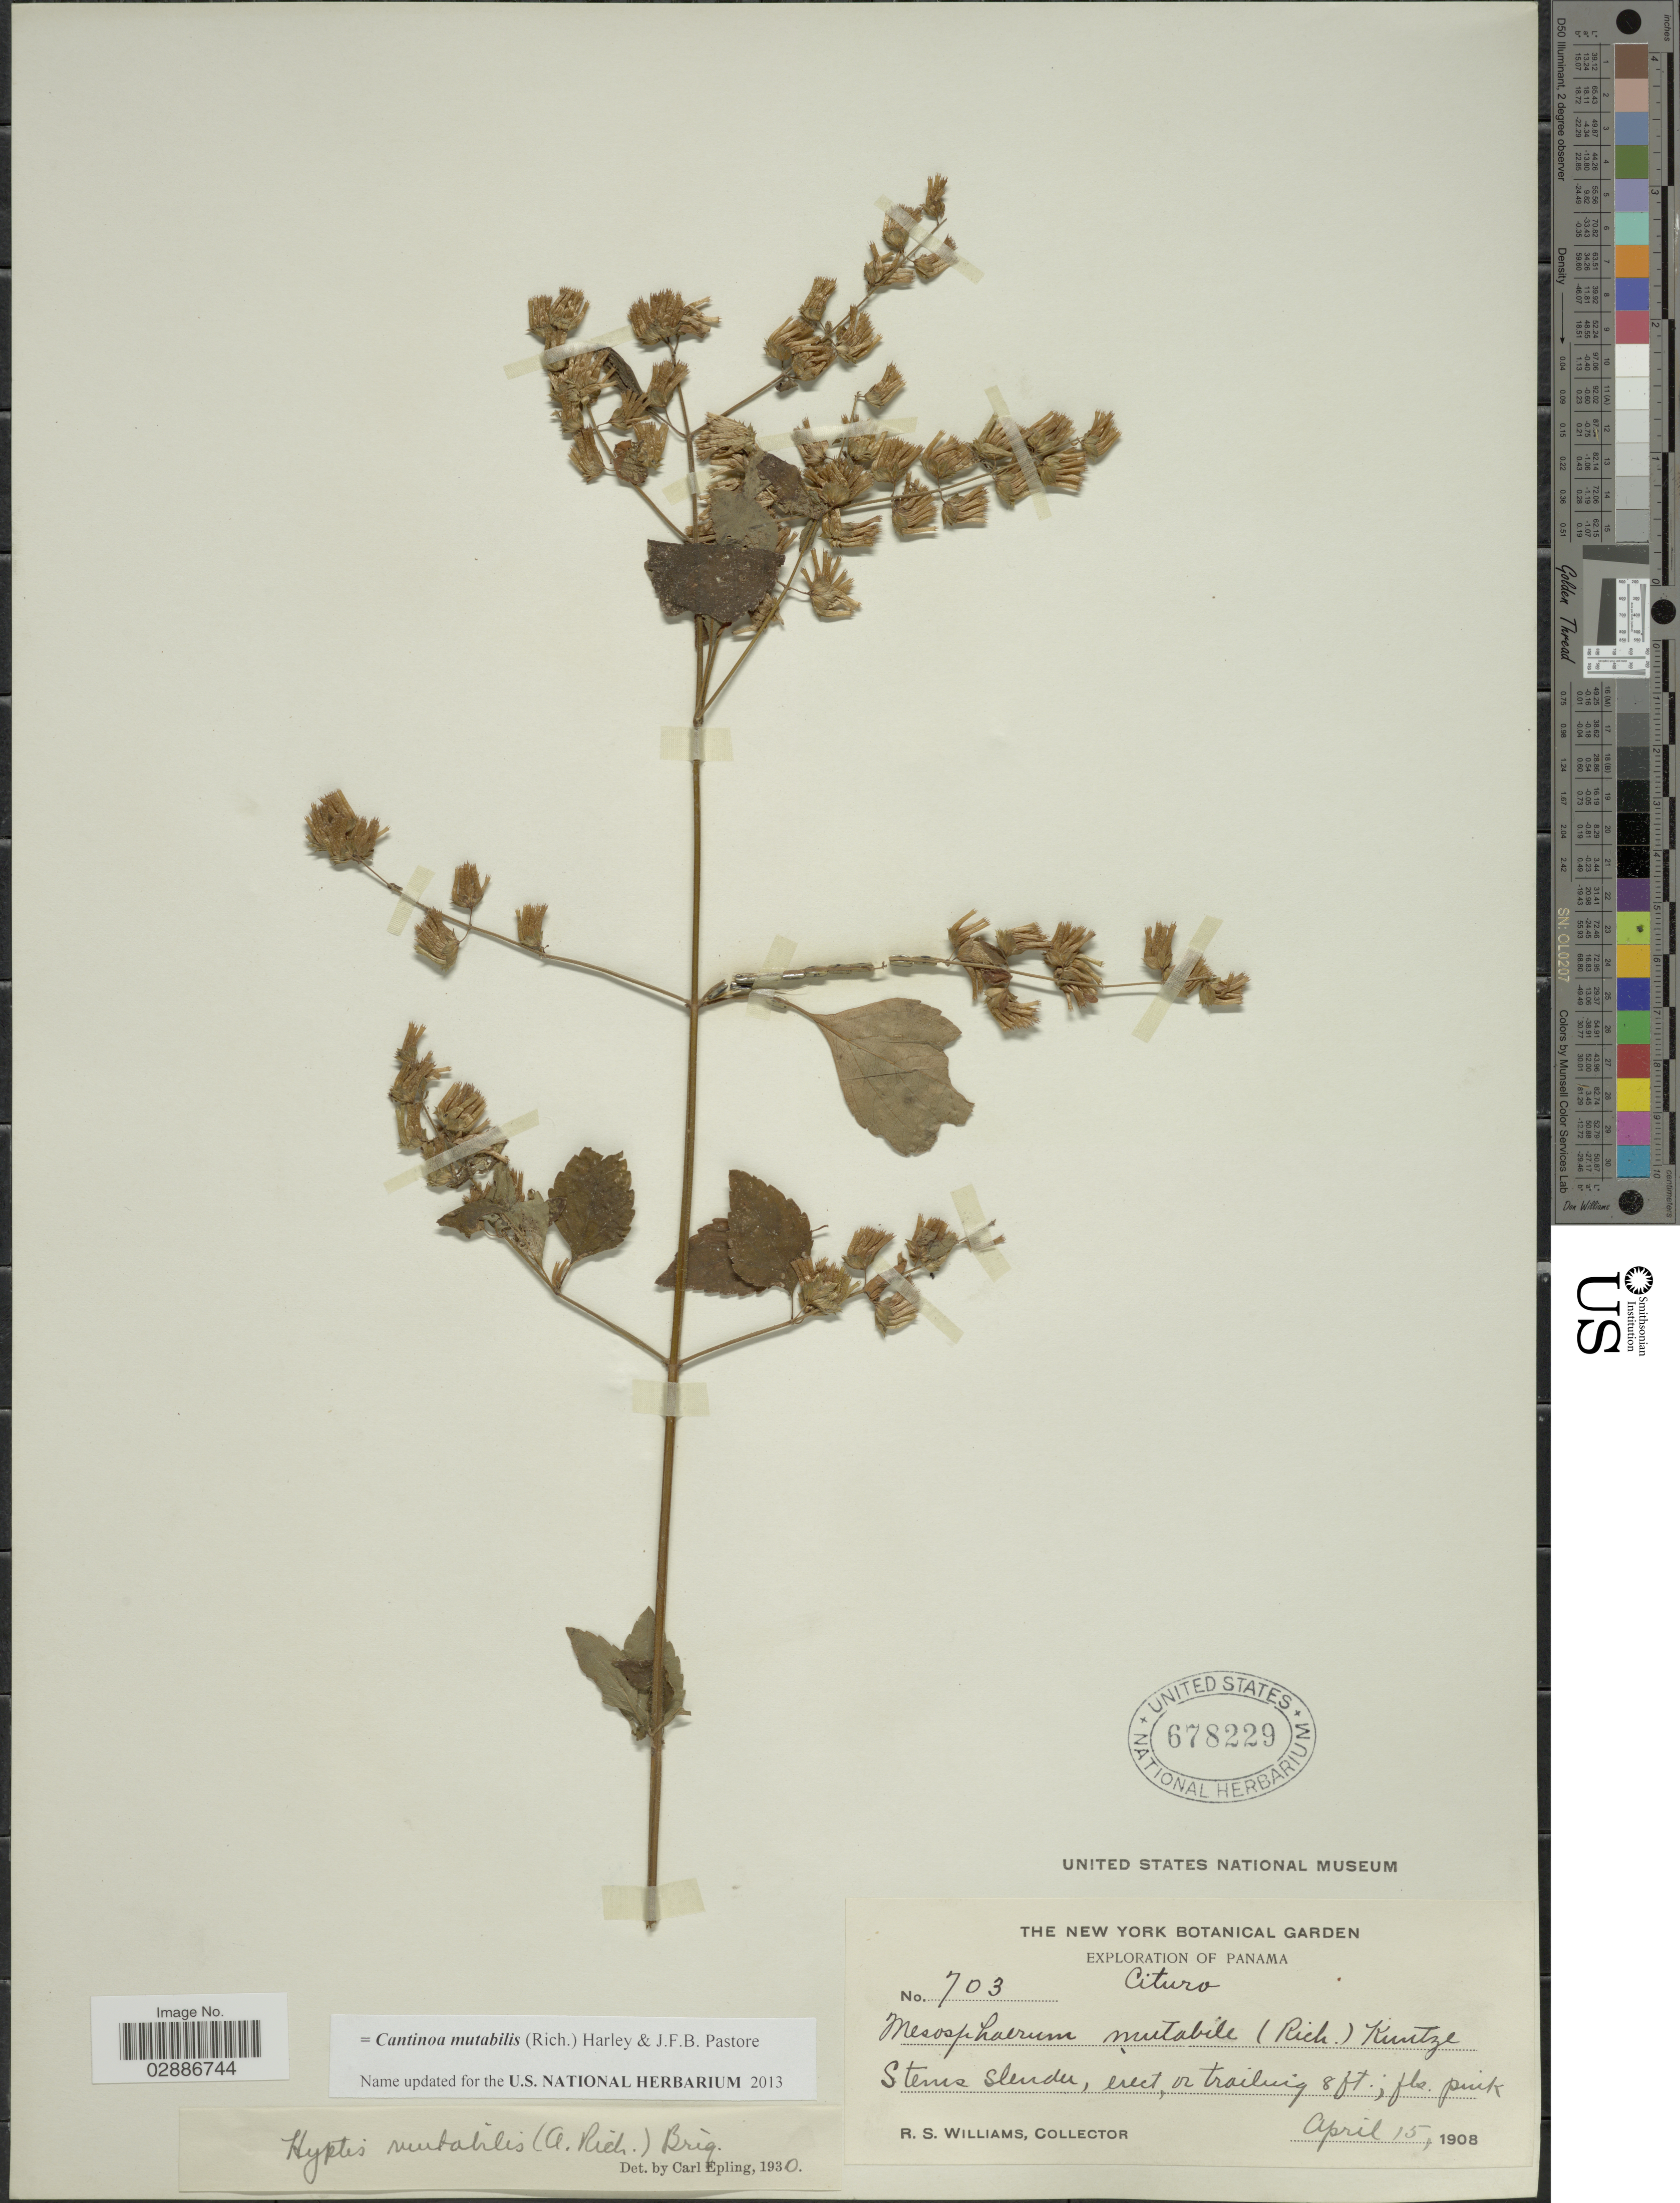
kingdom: Plantae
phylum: Tracheophyta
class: Magnoliopsida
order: Lamiales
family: Lamiaceae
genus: Cantinoa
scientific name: Cantinoa mutabilis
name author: (Rich.) Harley & J.F.B. Pastore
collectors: R. S. Williams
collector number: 703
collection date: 1908-04-15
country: Panama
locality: Cituro.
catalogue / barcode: US 678229